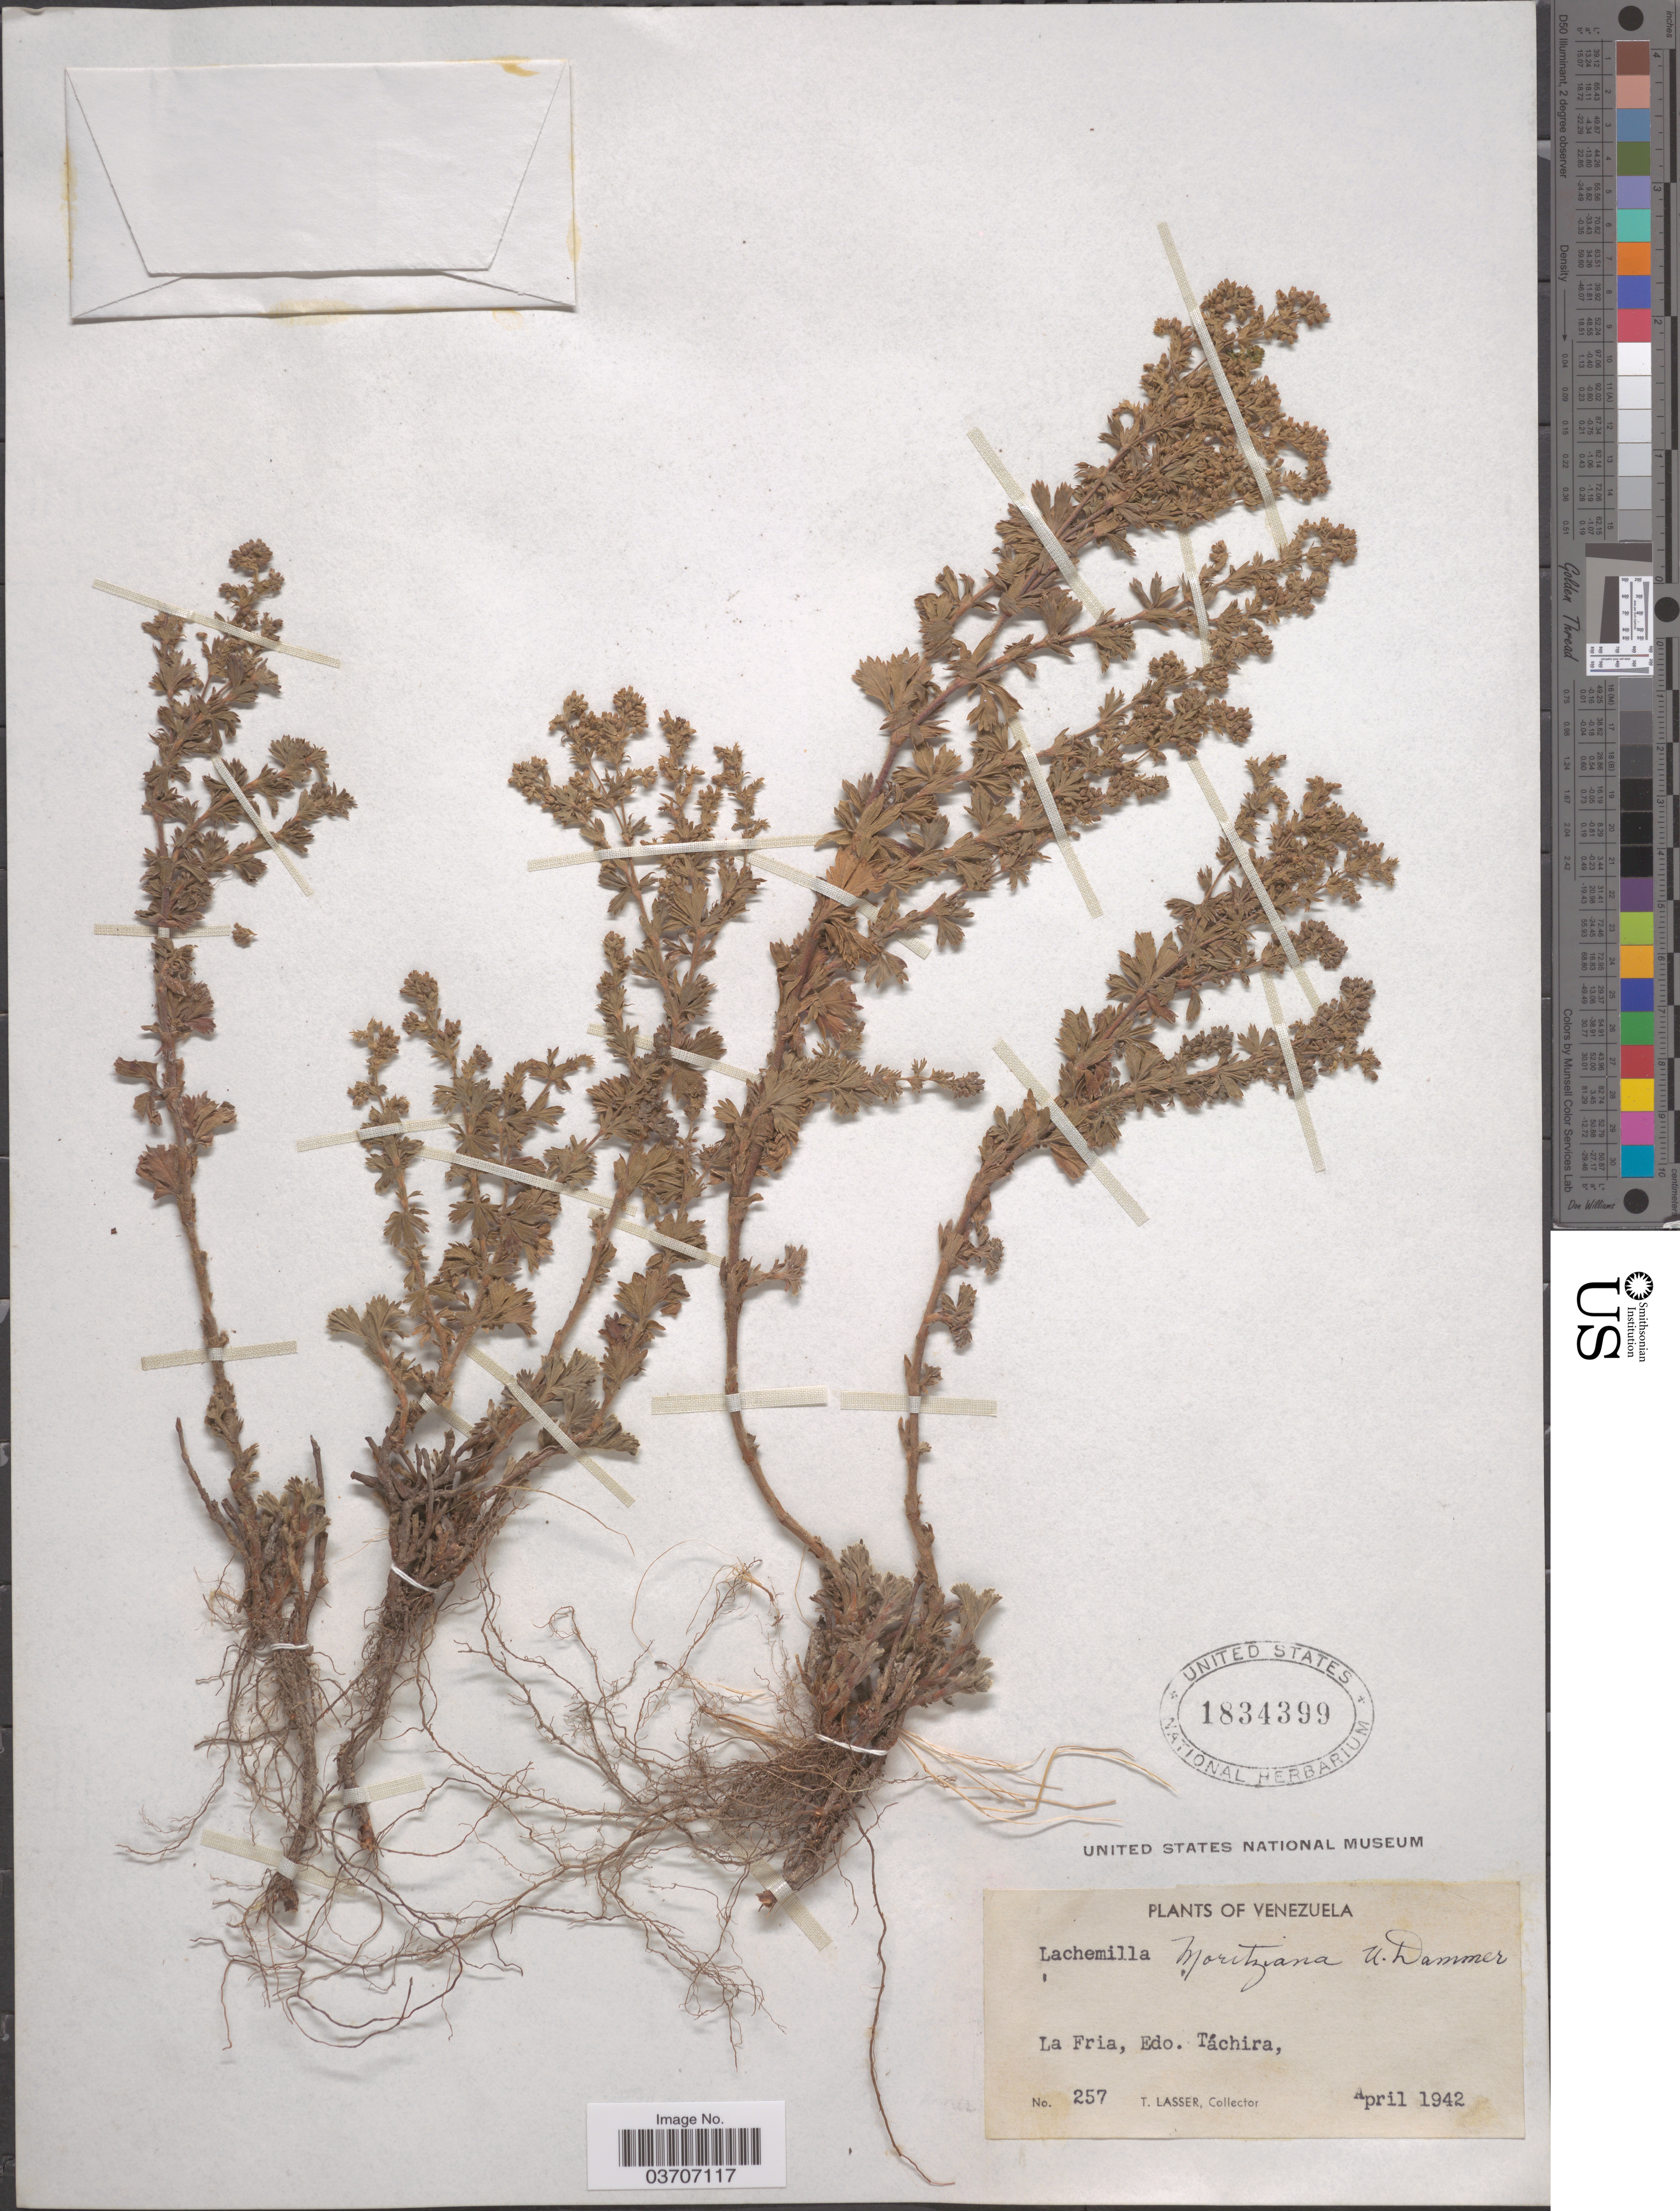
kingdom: Plantae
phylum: Tracheophyta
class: Magnoliopsida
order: Rosales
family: Rosaceae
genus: Lachemilla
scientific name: Lachemilla moritziana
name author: Dammer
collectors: T. Lasser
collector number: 257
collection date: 1942-04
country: Venezuela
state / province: Tachira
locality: La Fria.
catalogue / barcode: US 1834399